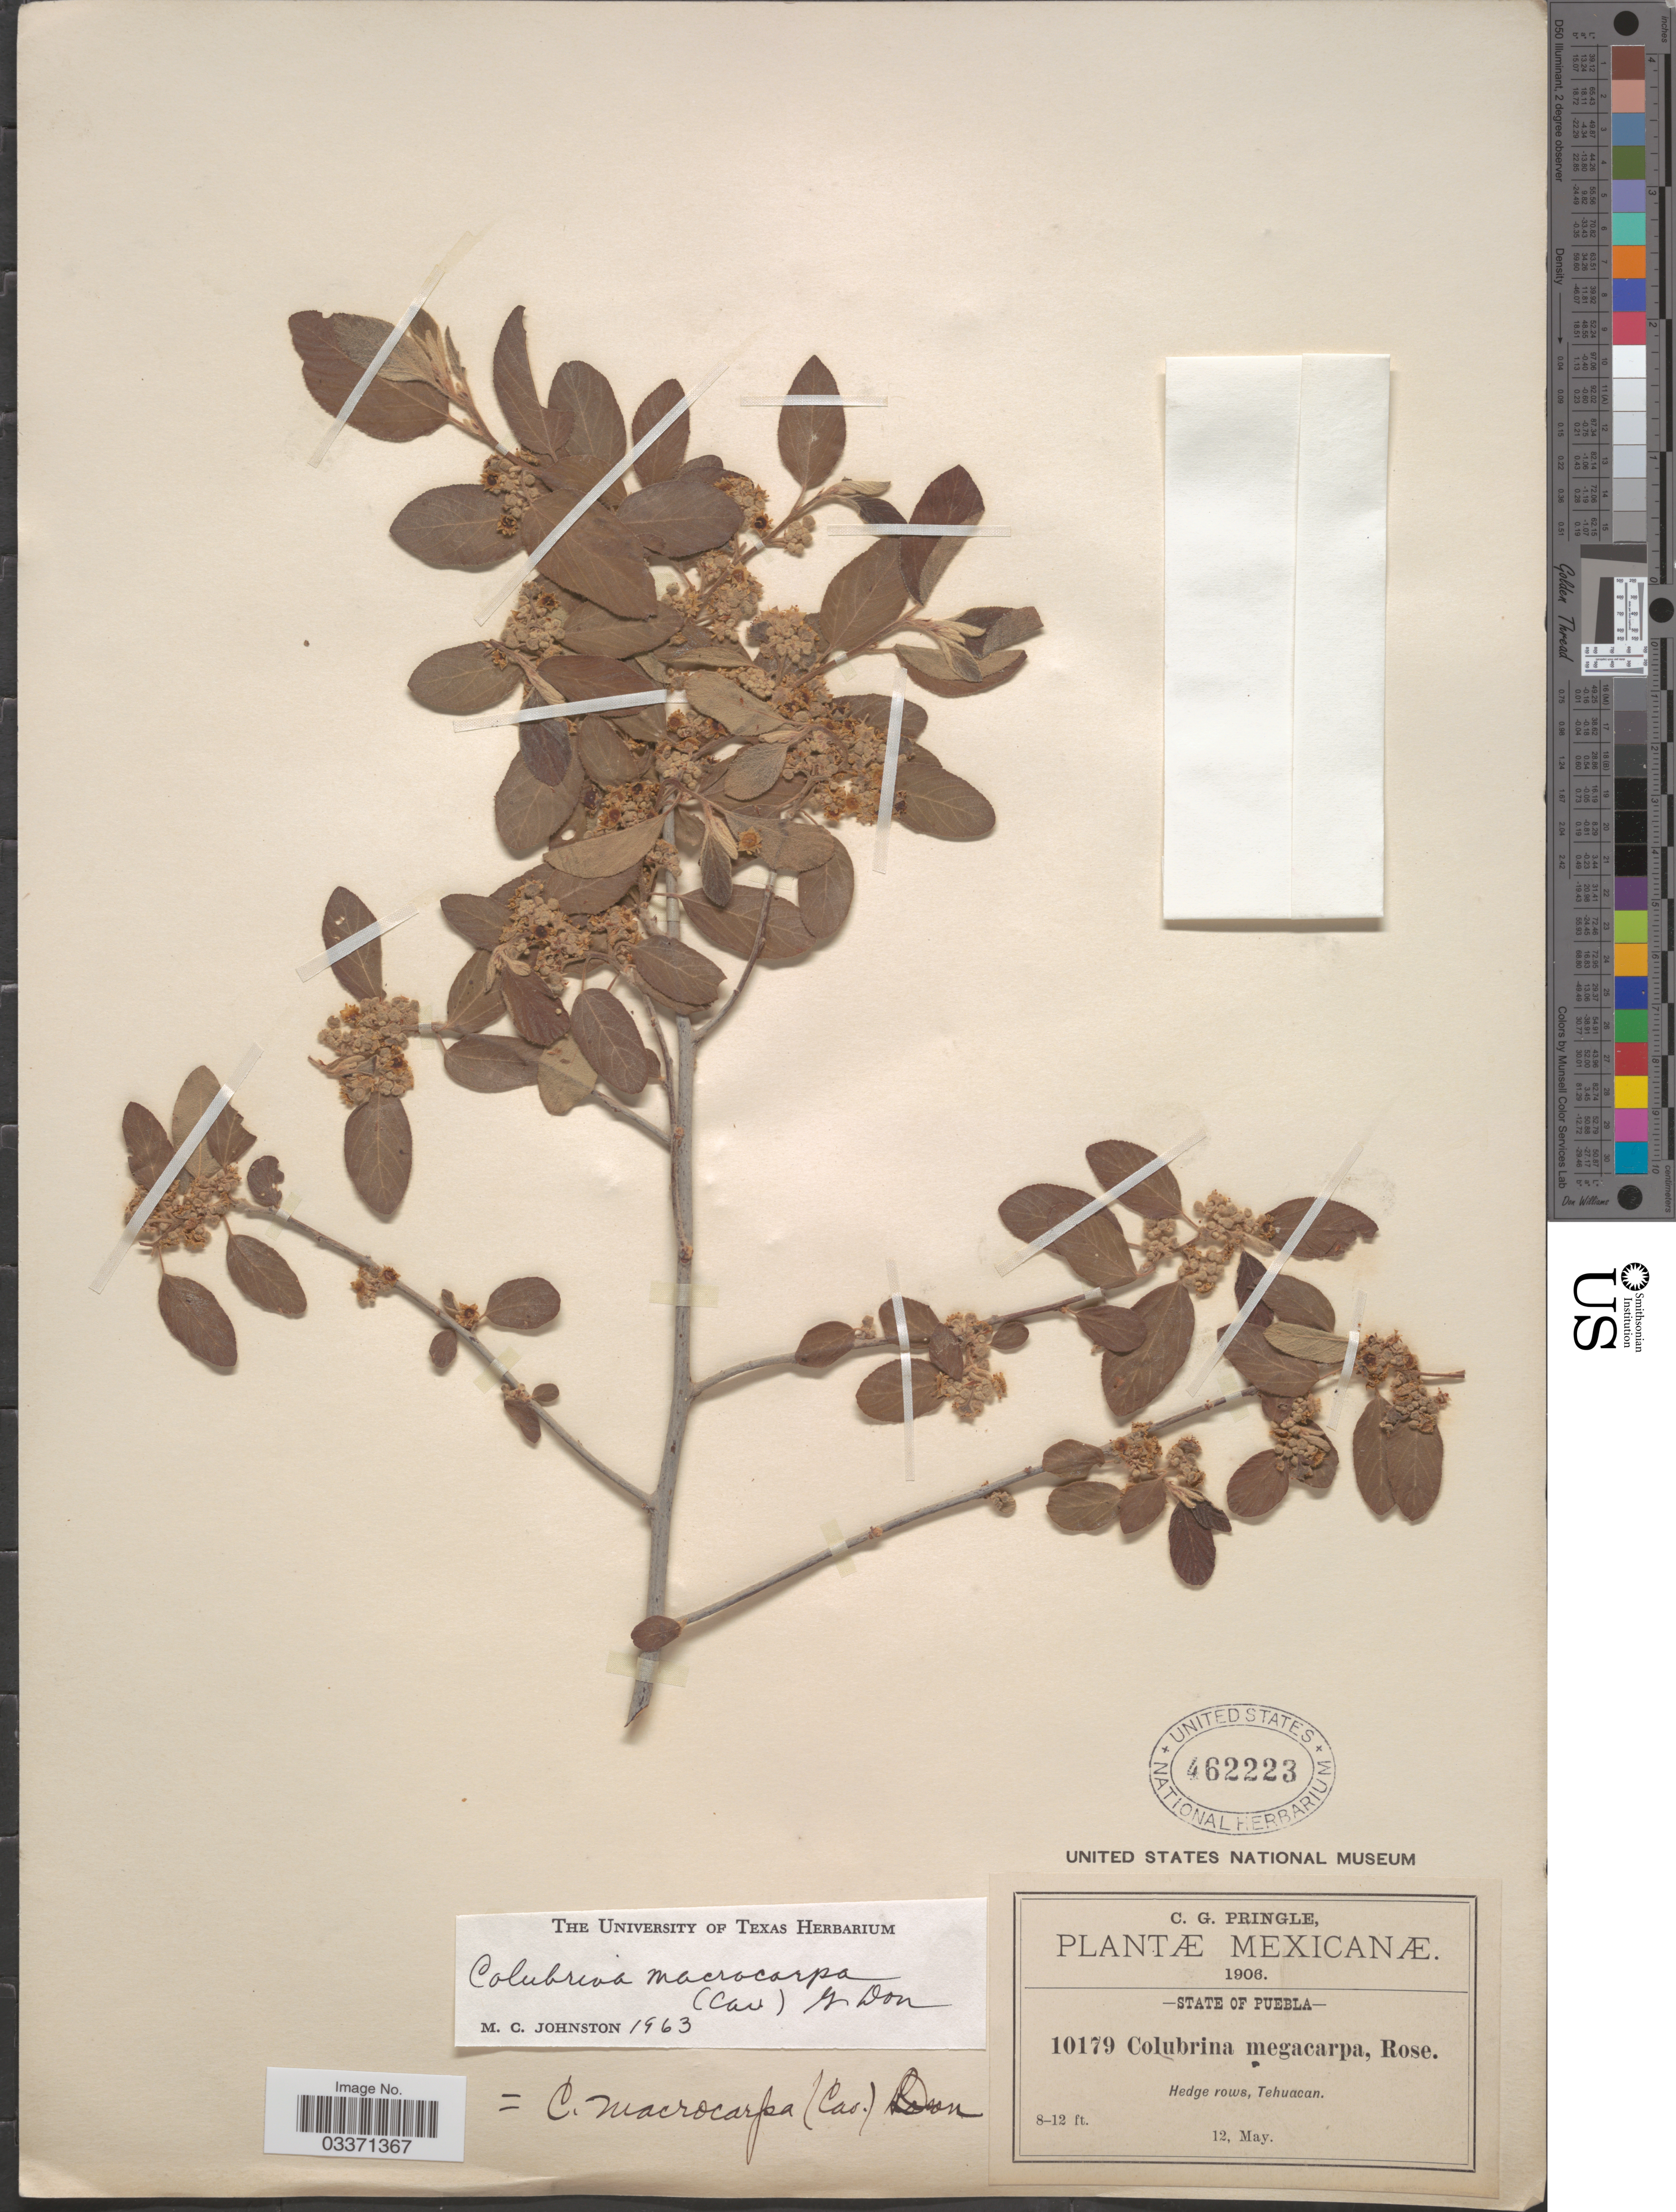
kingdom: Plantae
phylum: Tracheophyta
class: Magnoliopsida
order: Rosales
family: Rhamnaceae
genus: Colubrina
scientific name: Colubrina macrocarpa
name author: (Cav.) G. Don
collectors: C. G. Pringle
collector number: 10179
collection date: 1906-05-12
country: Mexico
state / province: Puebla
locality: Hedge rows, Tehuacan.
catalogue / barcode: US 462223